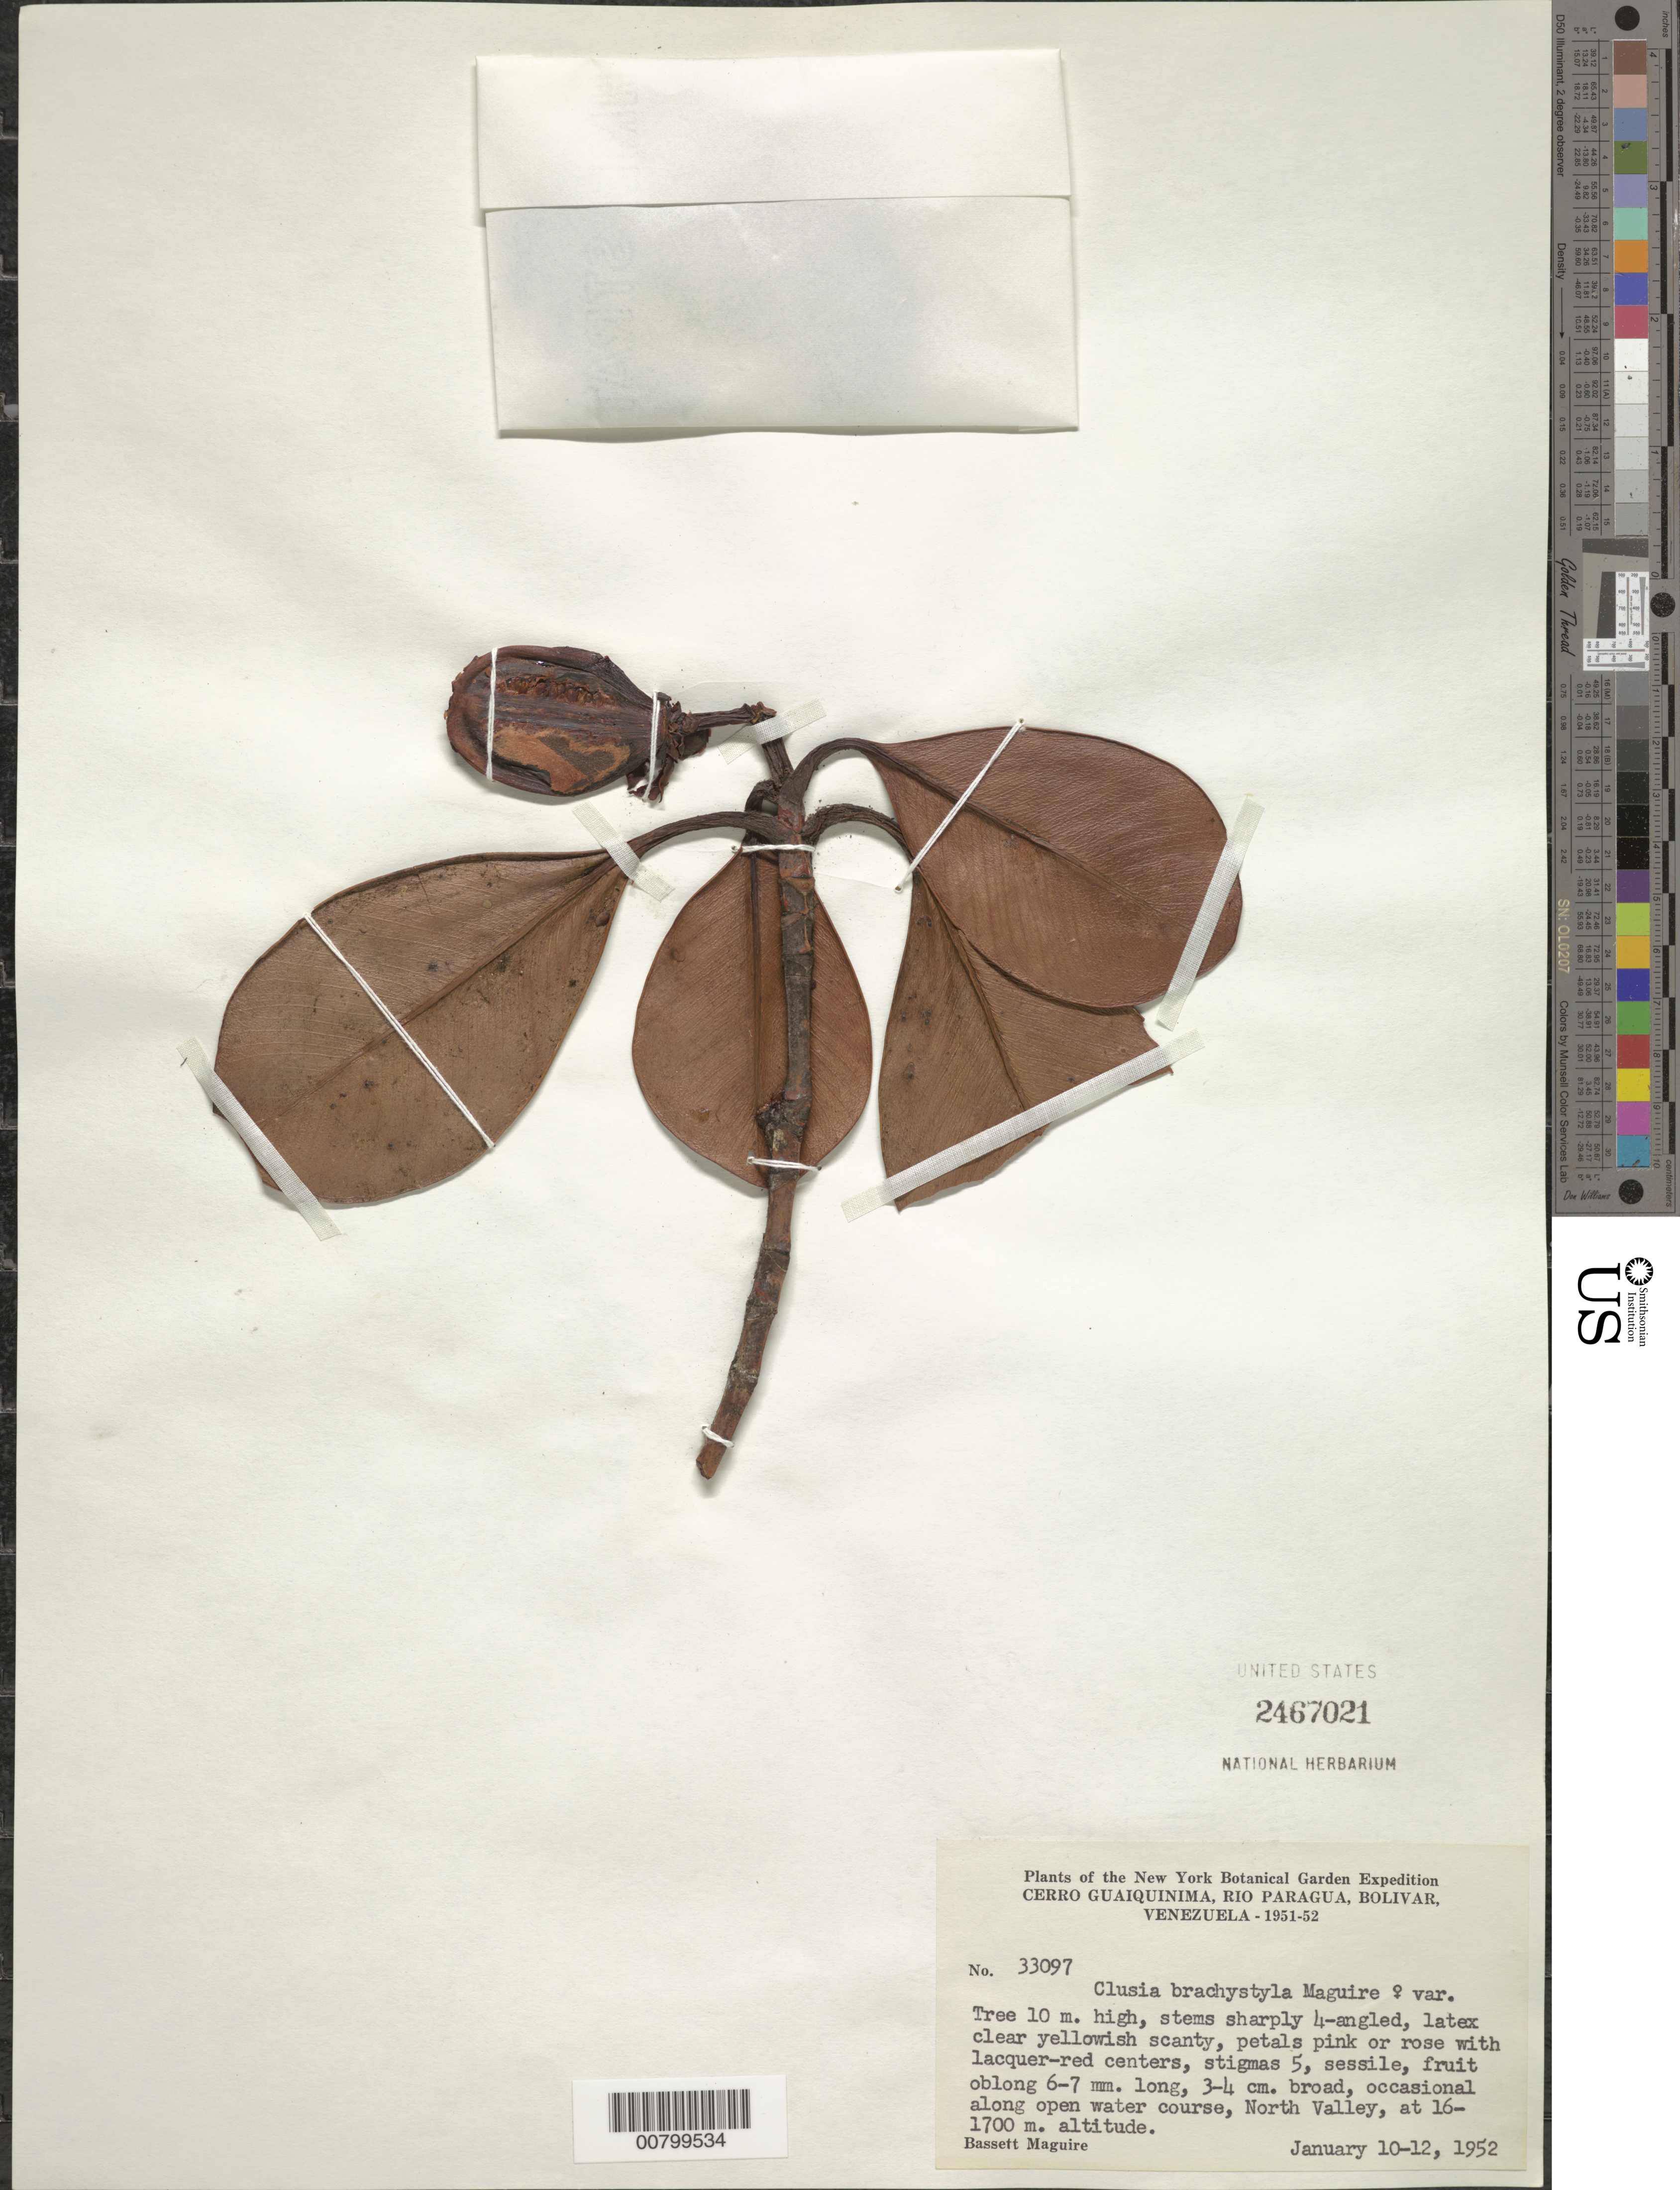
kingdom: Plantae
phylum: Tracheophyta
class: Magnoliopsida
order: Malpighiales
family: Clusiaceae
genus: Clusia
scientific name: Clusia brachystyla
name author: Maguire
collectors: B. Maguire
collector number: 33097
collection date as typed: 10-Jan-52 to 12-Jan-52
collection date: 1952-01-10/1952-01-12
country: Venezuela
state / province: Bolívar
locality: Cerro Guaiquinima, Río Paragua, "North Valley"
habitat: Open places along water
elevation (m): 1600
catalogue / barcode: US 2467021